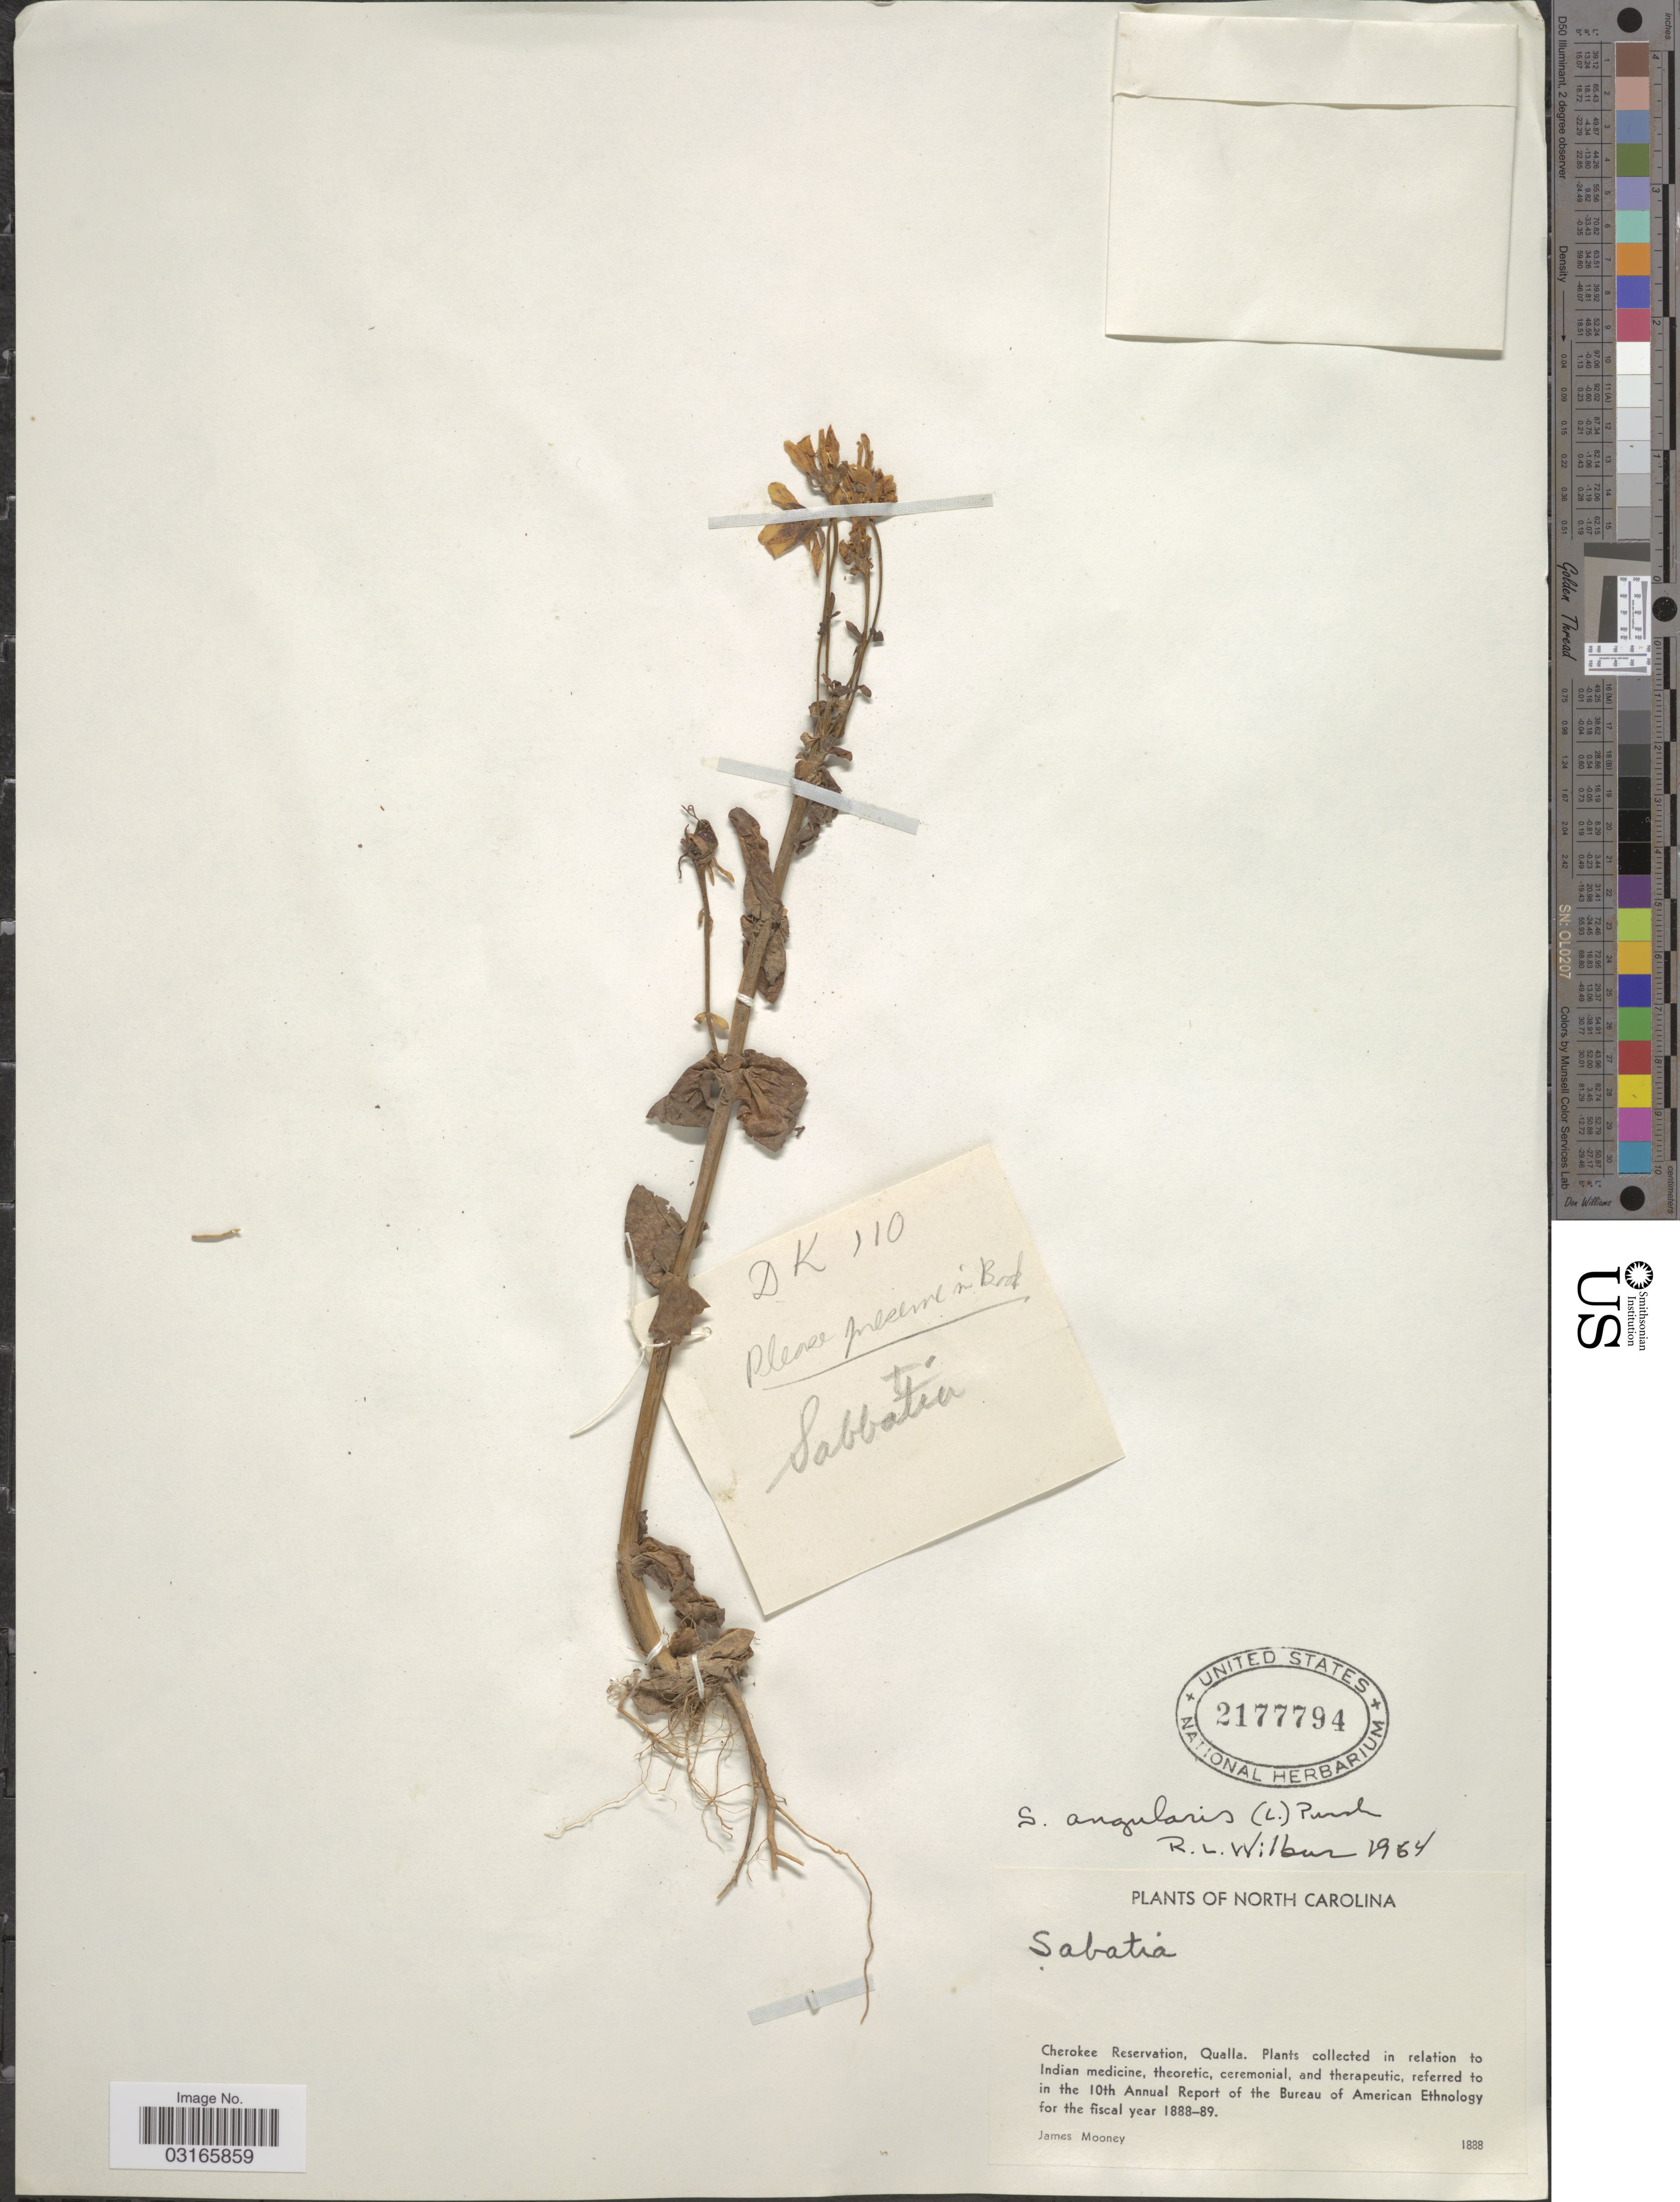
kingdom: Plantae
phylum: Tracheophyta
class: Magnoliopsida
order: Gentianales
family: Gentianaceae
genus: Sabatia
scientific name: Sabatia angularis (L.) Pursh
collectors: J. Mooney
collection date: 1888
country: United States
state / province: North Carolina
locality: Cherokee Reservation, Qualla.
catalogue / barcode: US 2177794